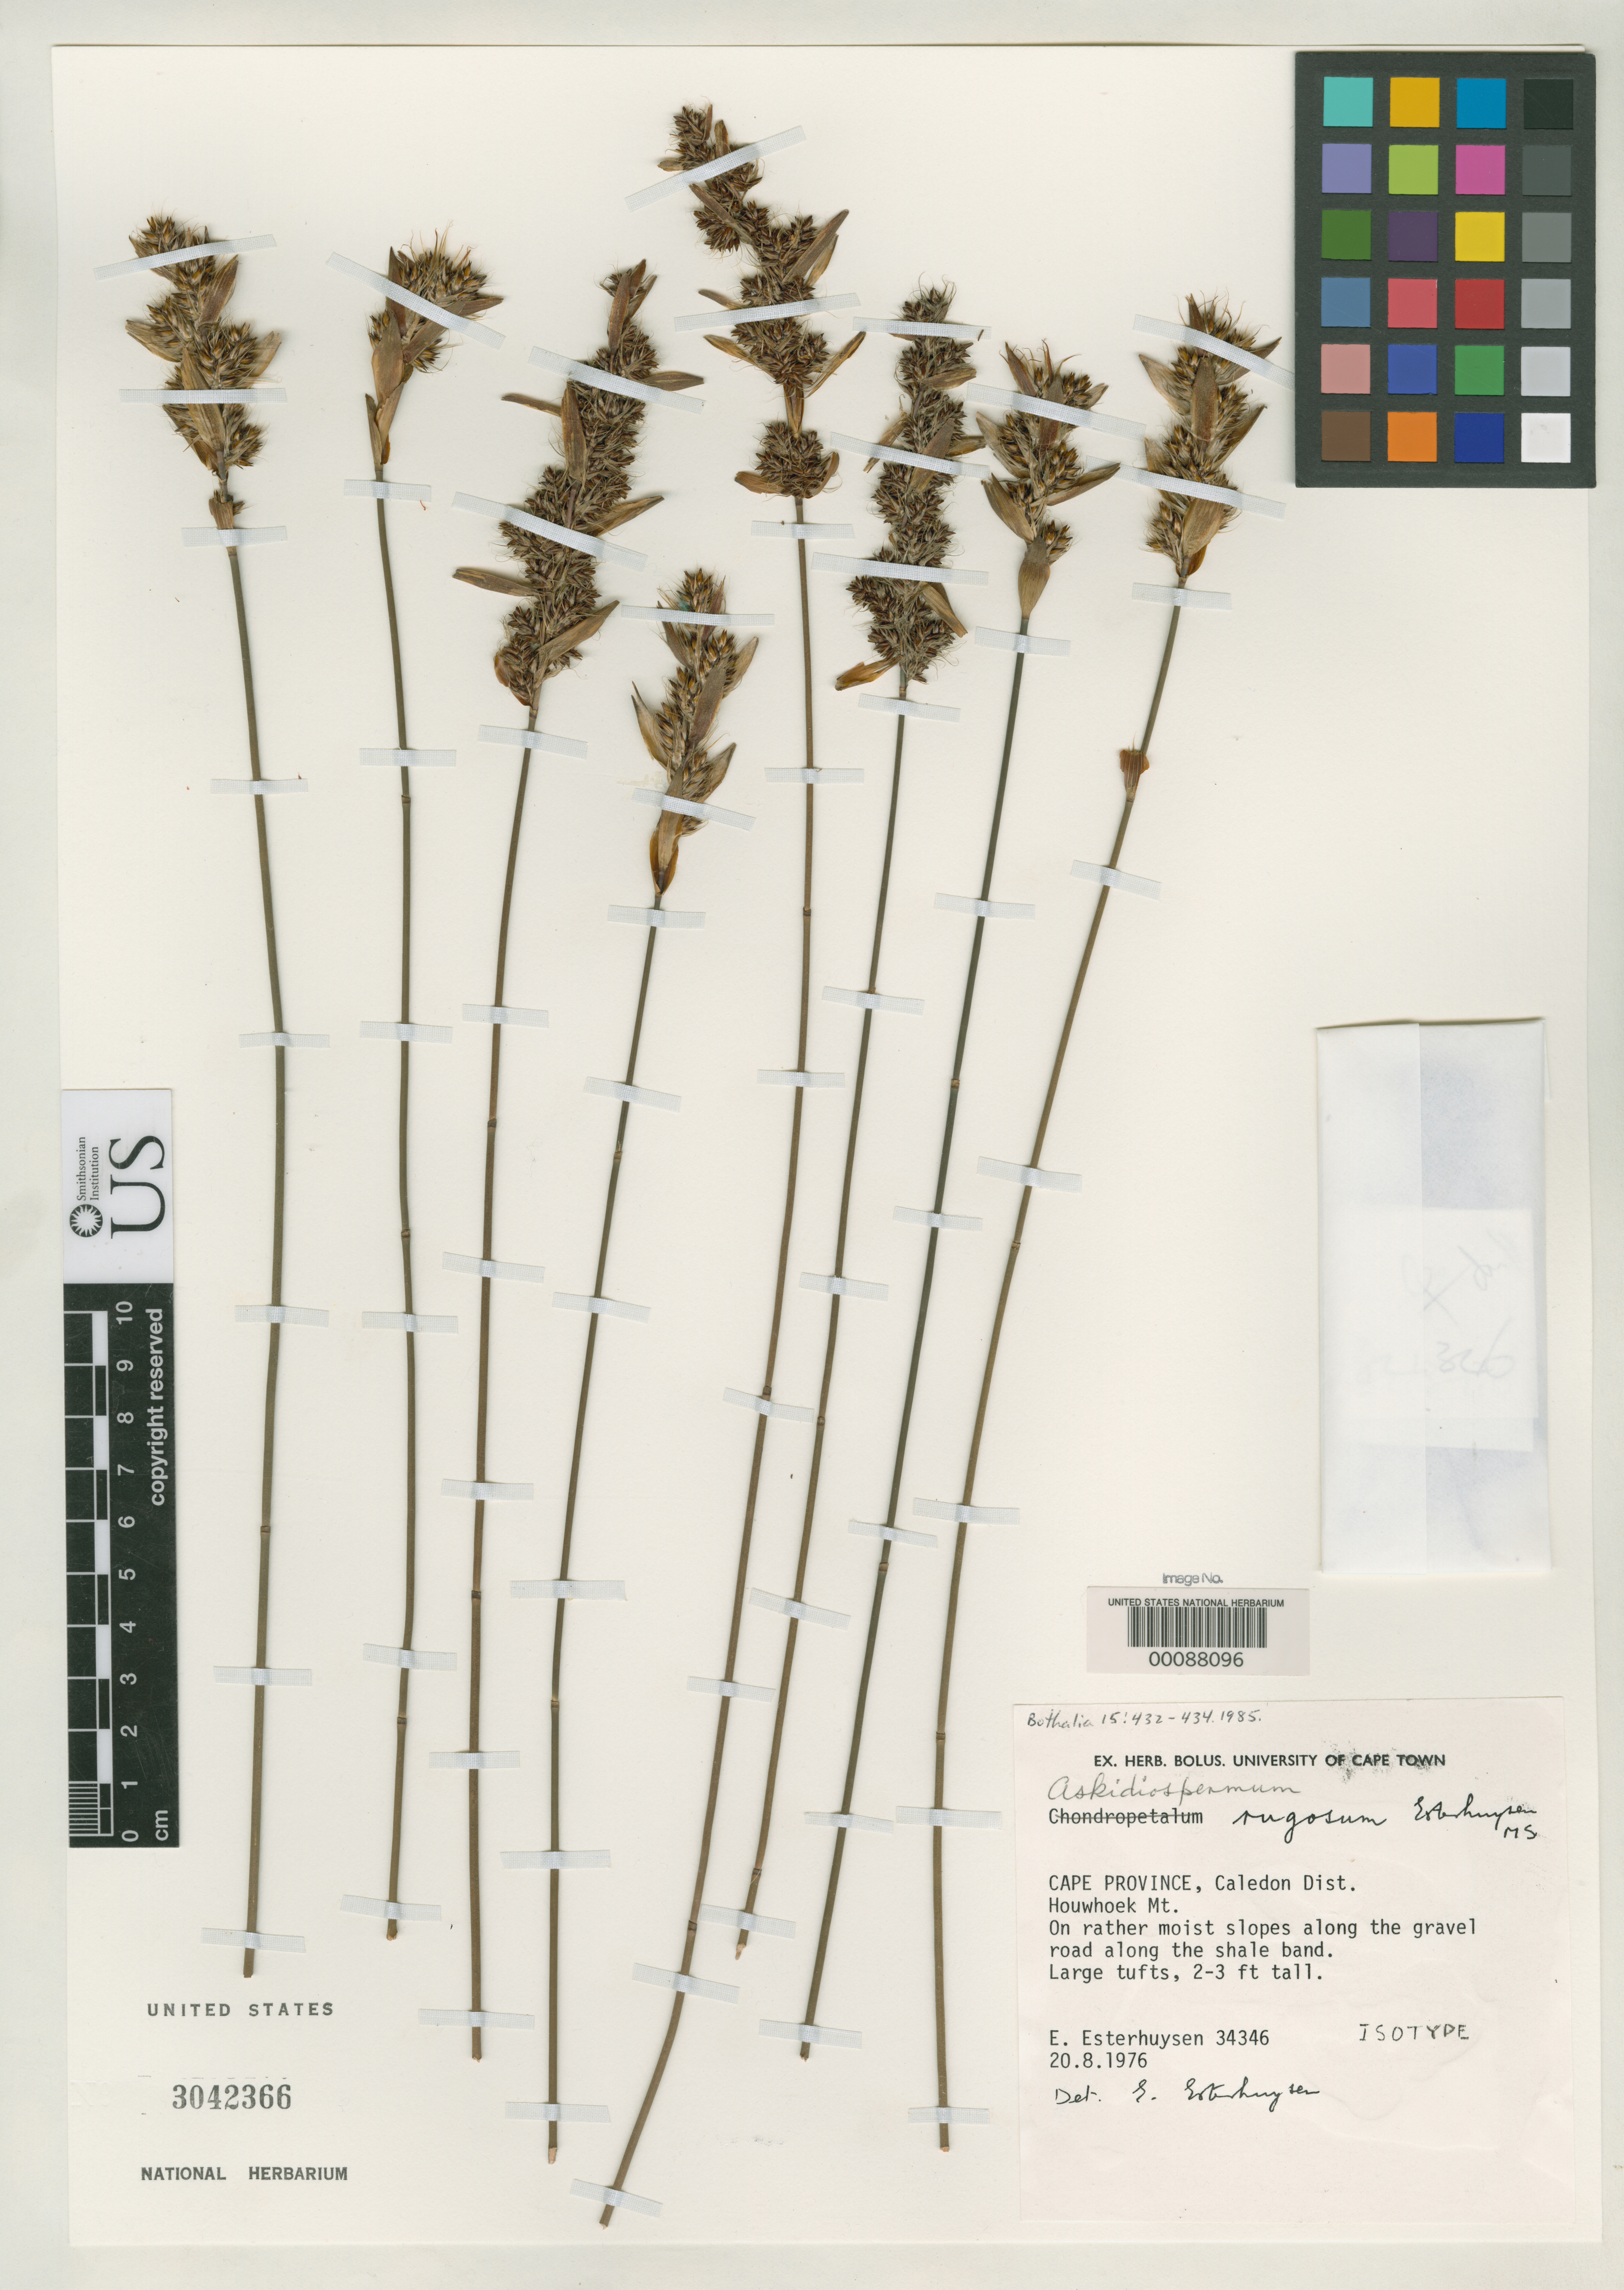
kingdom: Plantae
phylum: Tracheophyta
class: Liliopsida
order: Poales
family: Restionaceae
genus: Askidiosperma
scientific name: Askidiosperma rugosum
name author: Esterh.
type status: Isotype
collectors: E. E. Esterhuysen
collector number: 34346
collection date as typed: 20 Aug 1976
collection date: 1976-08-20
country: South Africa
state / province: Western Cape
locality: Houwhoek Mt.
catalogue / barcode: US 3042366